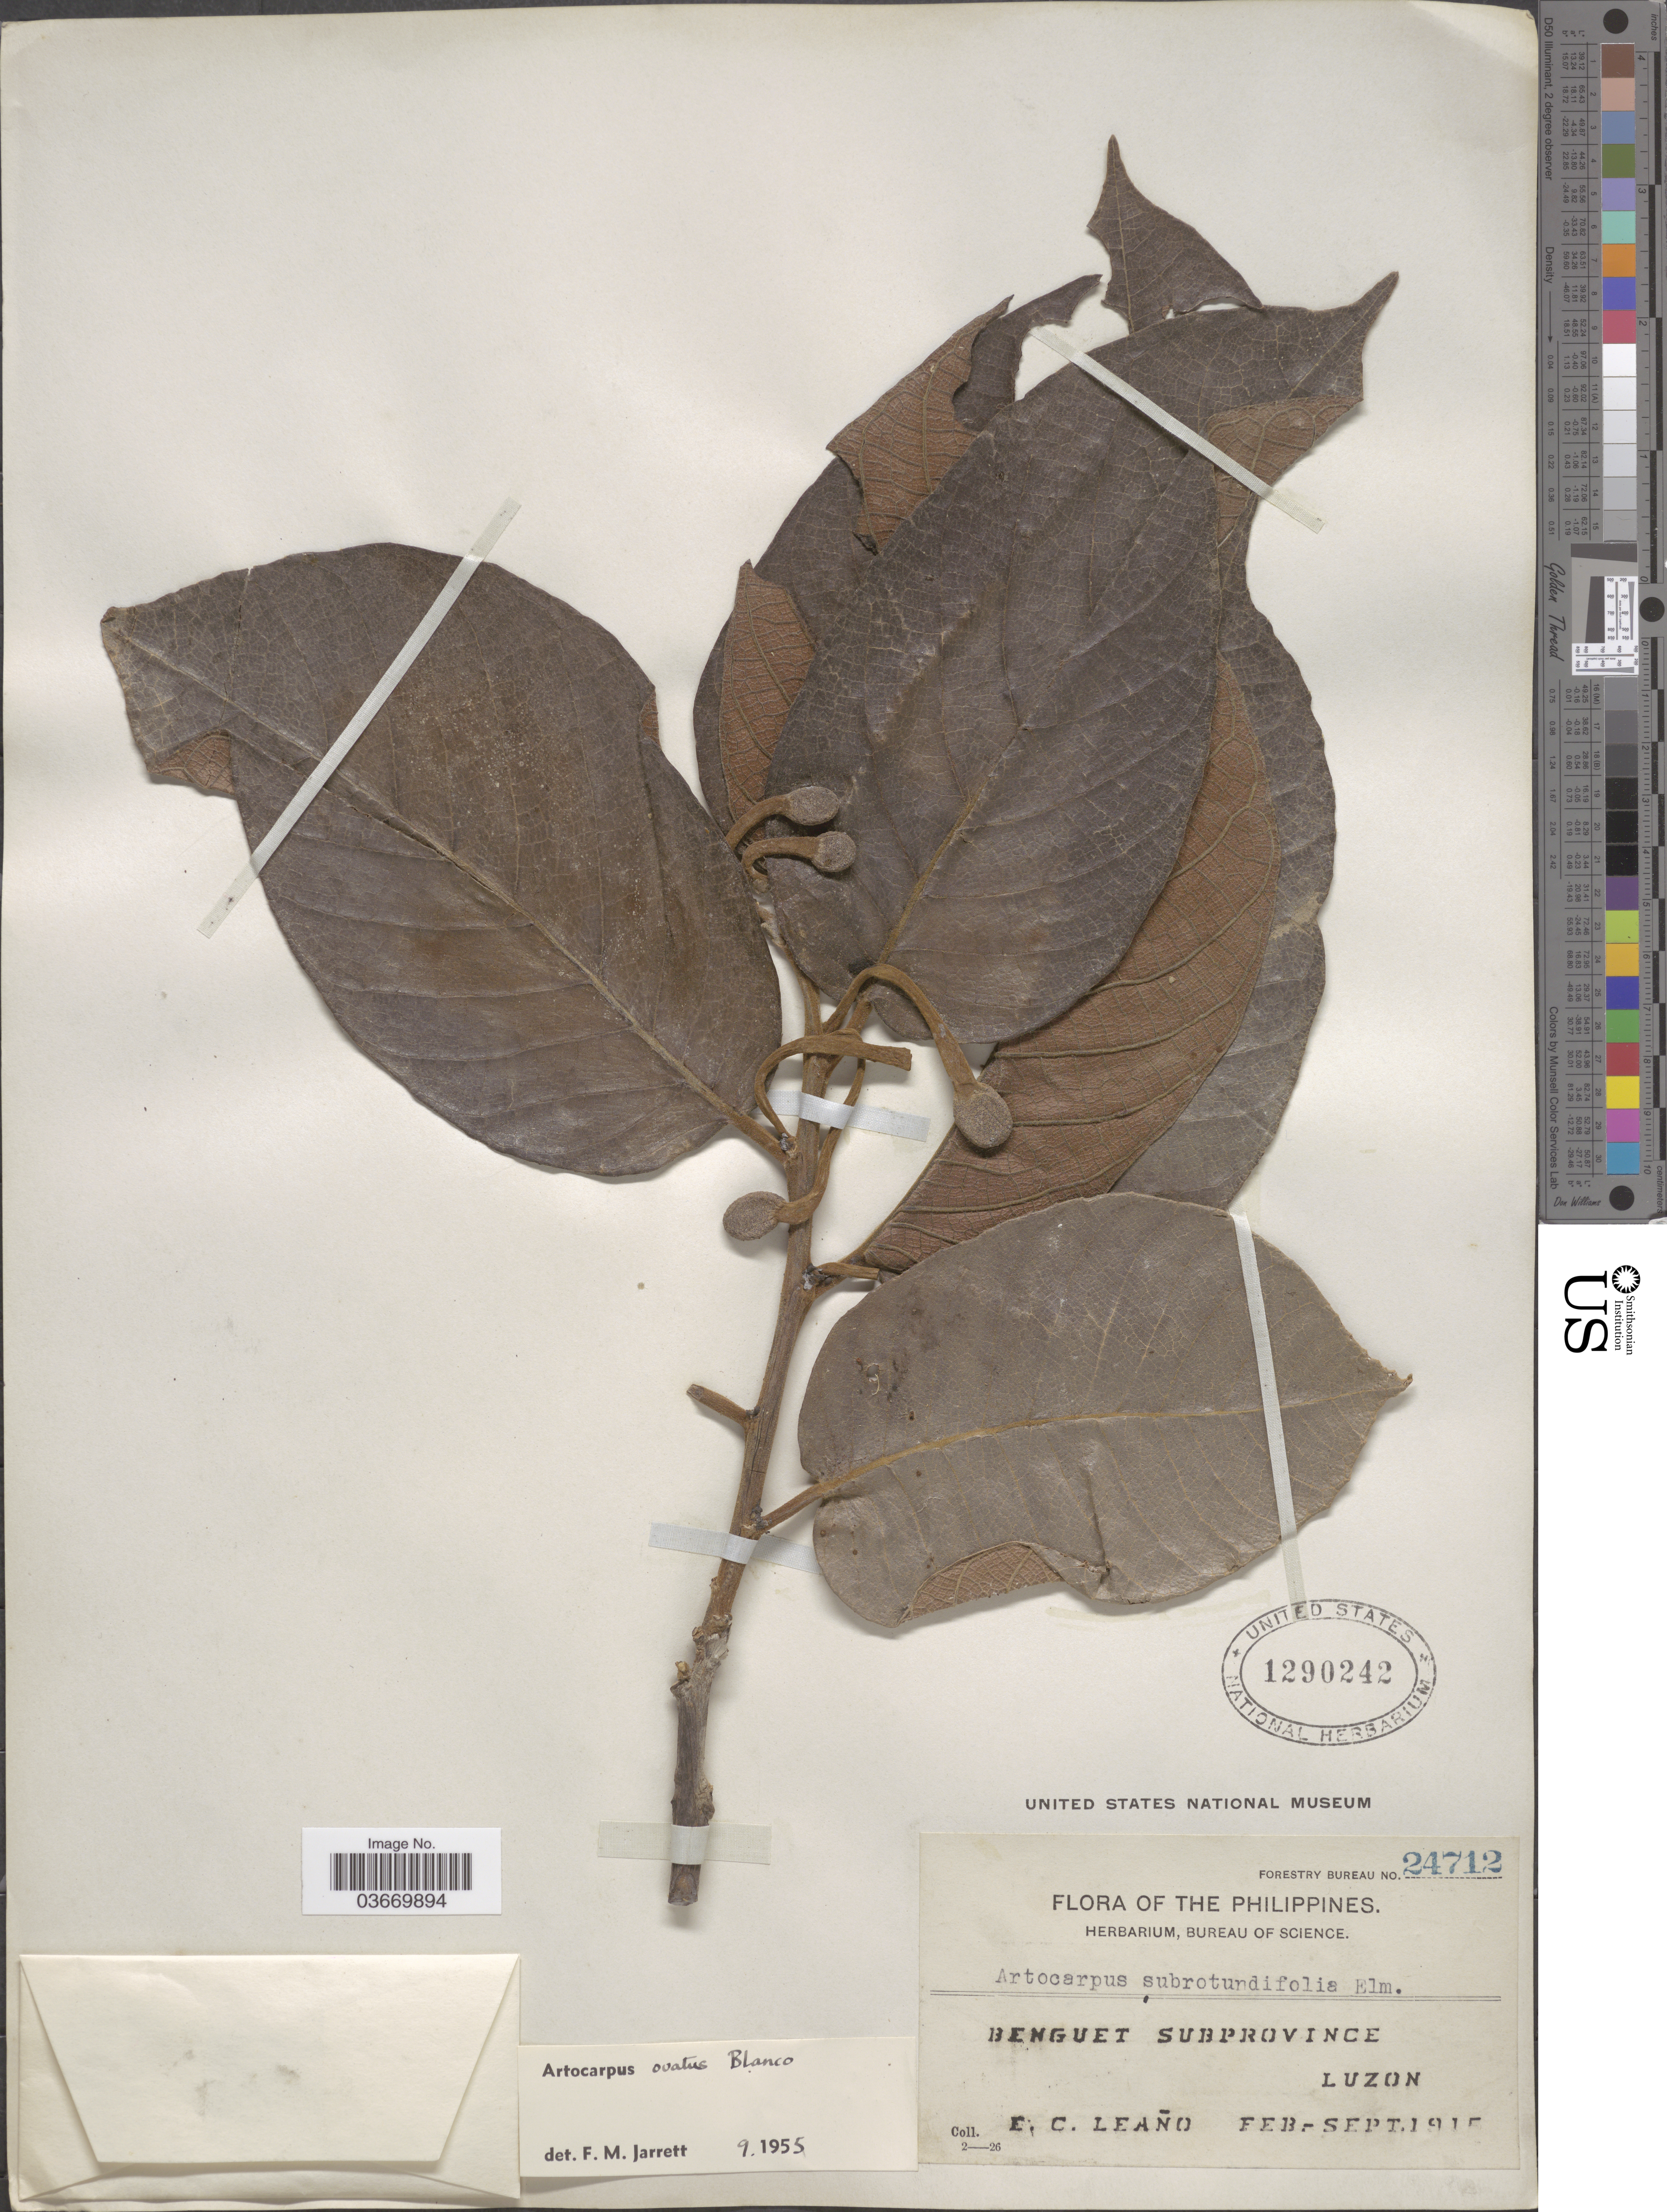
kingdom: Plantae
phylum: Tracheophyta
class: Magnoliopsida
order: Rosales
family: Moraceae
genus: Artocarpus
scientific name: Artocarpus ovatus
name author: Blanco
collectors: E. Leano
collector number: Forestry Bureau 24712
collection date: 1915-02/1915-09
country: Philippines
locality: Benguet Subprovince. Luzon.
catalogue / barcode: US 1290242